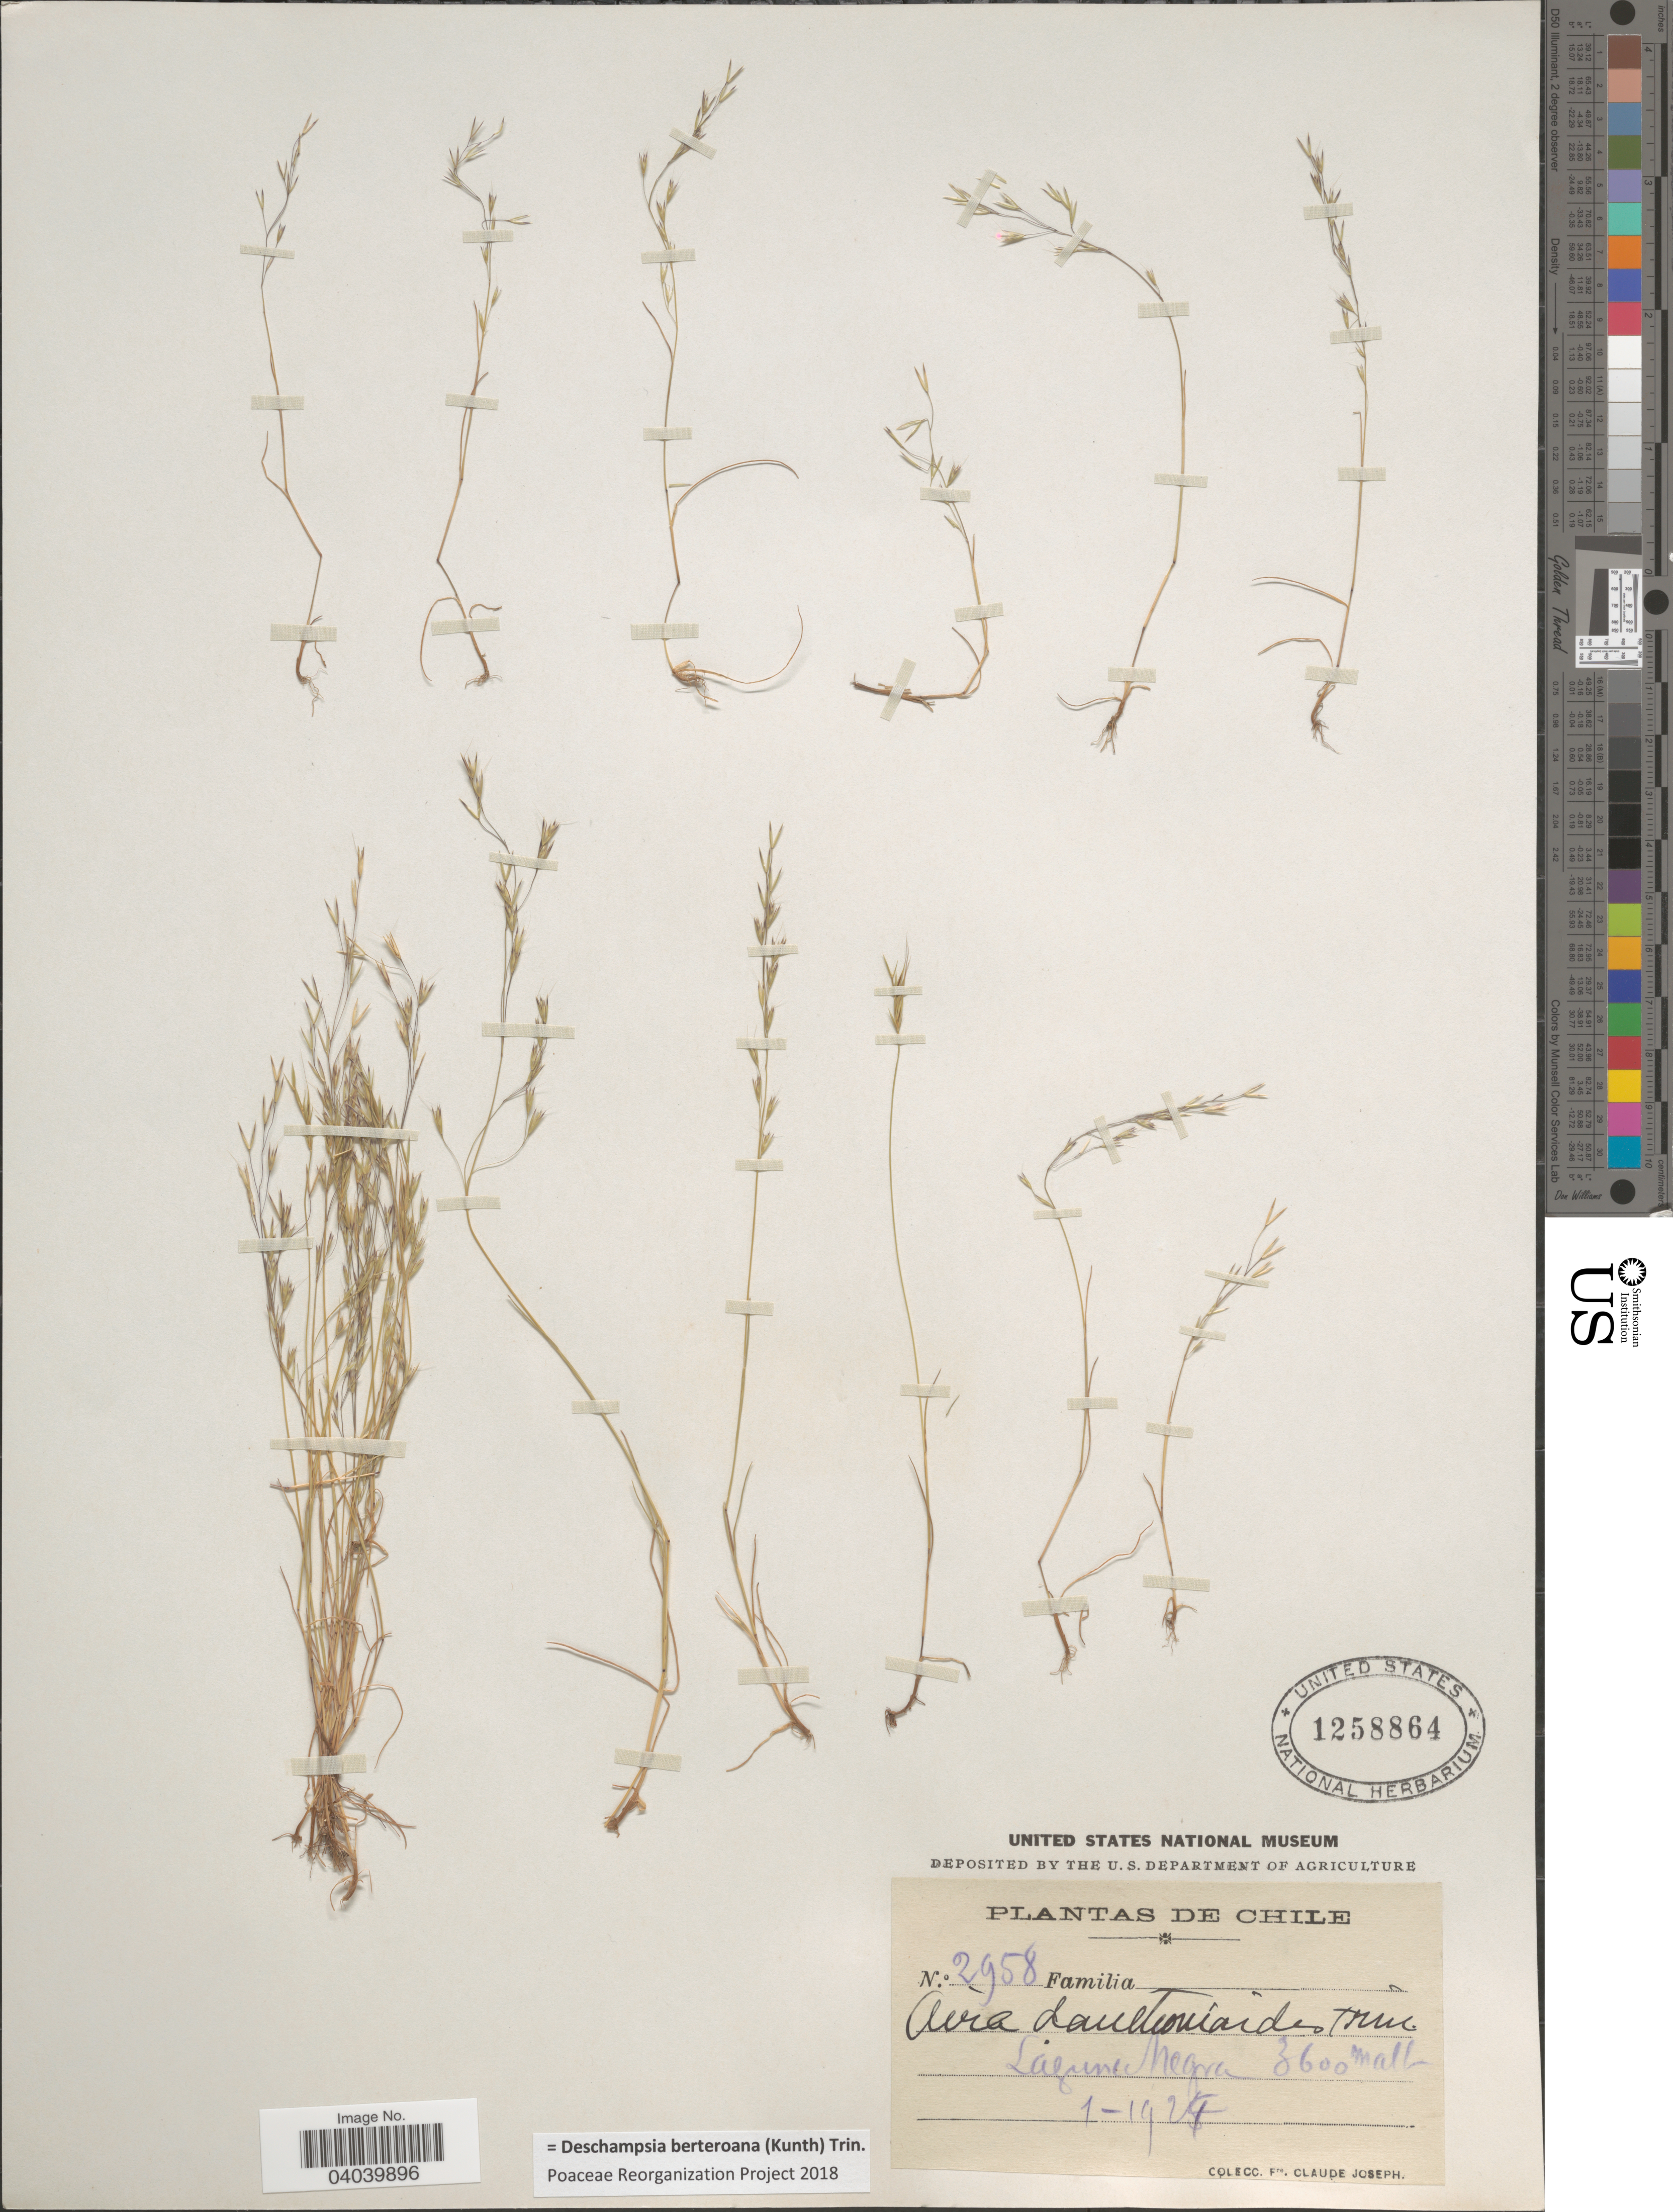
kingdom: Plantae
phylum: Tracheophyta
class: Liliopsida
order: Poales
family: Poaceae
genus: Deschampsia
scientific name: Deschampsia berteroana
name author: (Kunth) Trin.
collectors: Bro. Claude-Joseph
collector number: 2958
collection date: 1924-01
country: Chile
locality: Laguna Negra.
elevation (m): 3600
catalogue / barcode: US 1258864